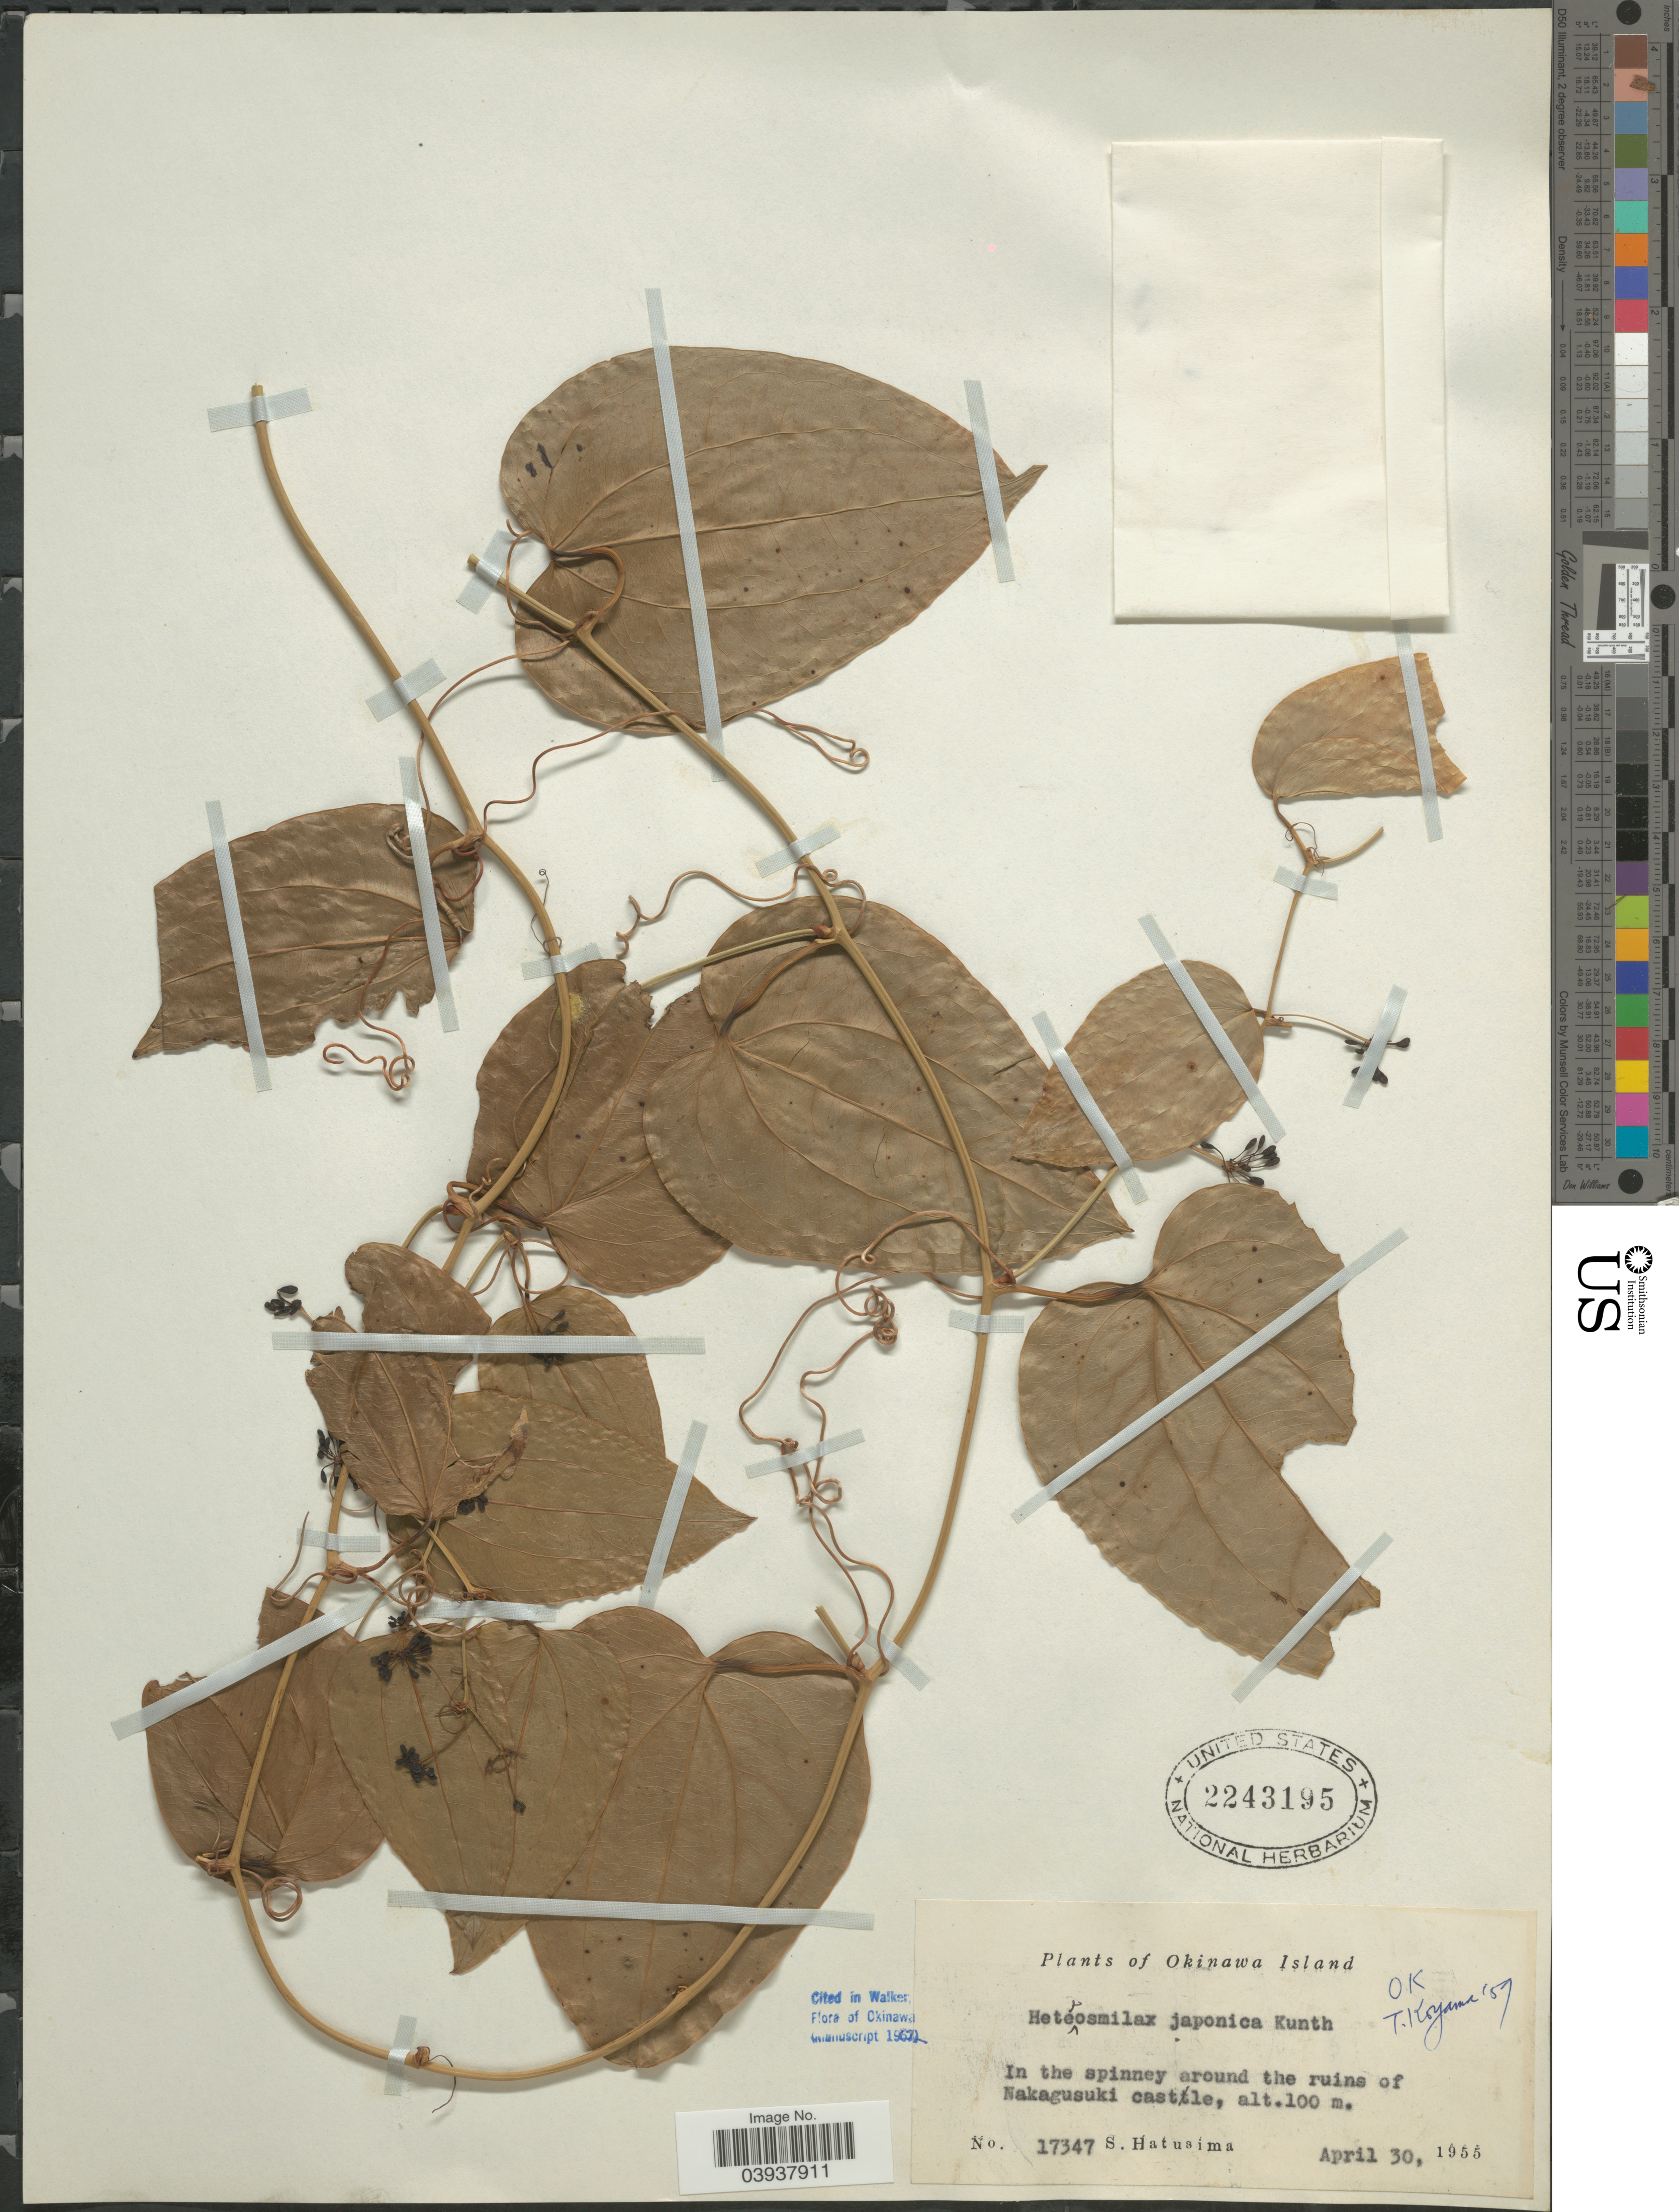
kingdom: Plantae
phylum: Tracheophyta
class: Liliopsida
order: Liliales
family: Smilacaceae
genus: Heterosmilax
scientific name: Heterosmilax japonica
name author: Kunth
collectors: S. Hatusima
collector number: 17347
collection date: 1955-04-30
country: Japan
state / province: Okinawa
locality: Okinawa Island. In the spinney around the ruins of Nakagusuki castle.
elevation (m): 100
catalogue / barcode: US 2243195